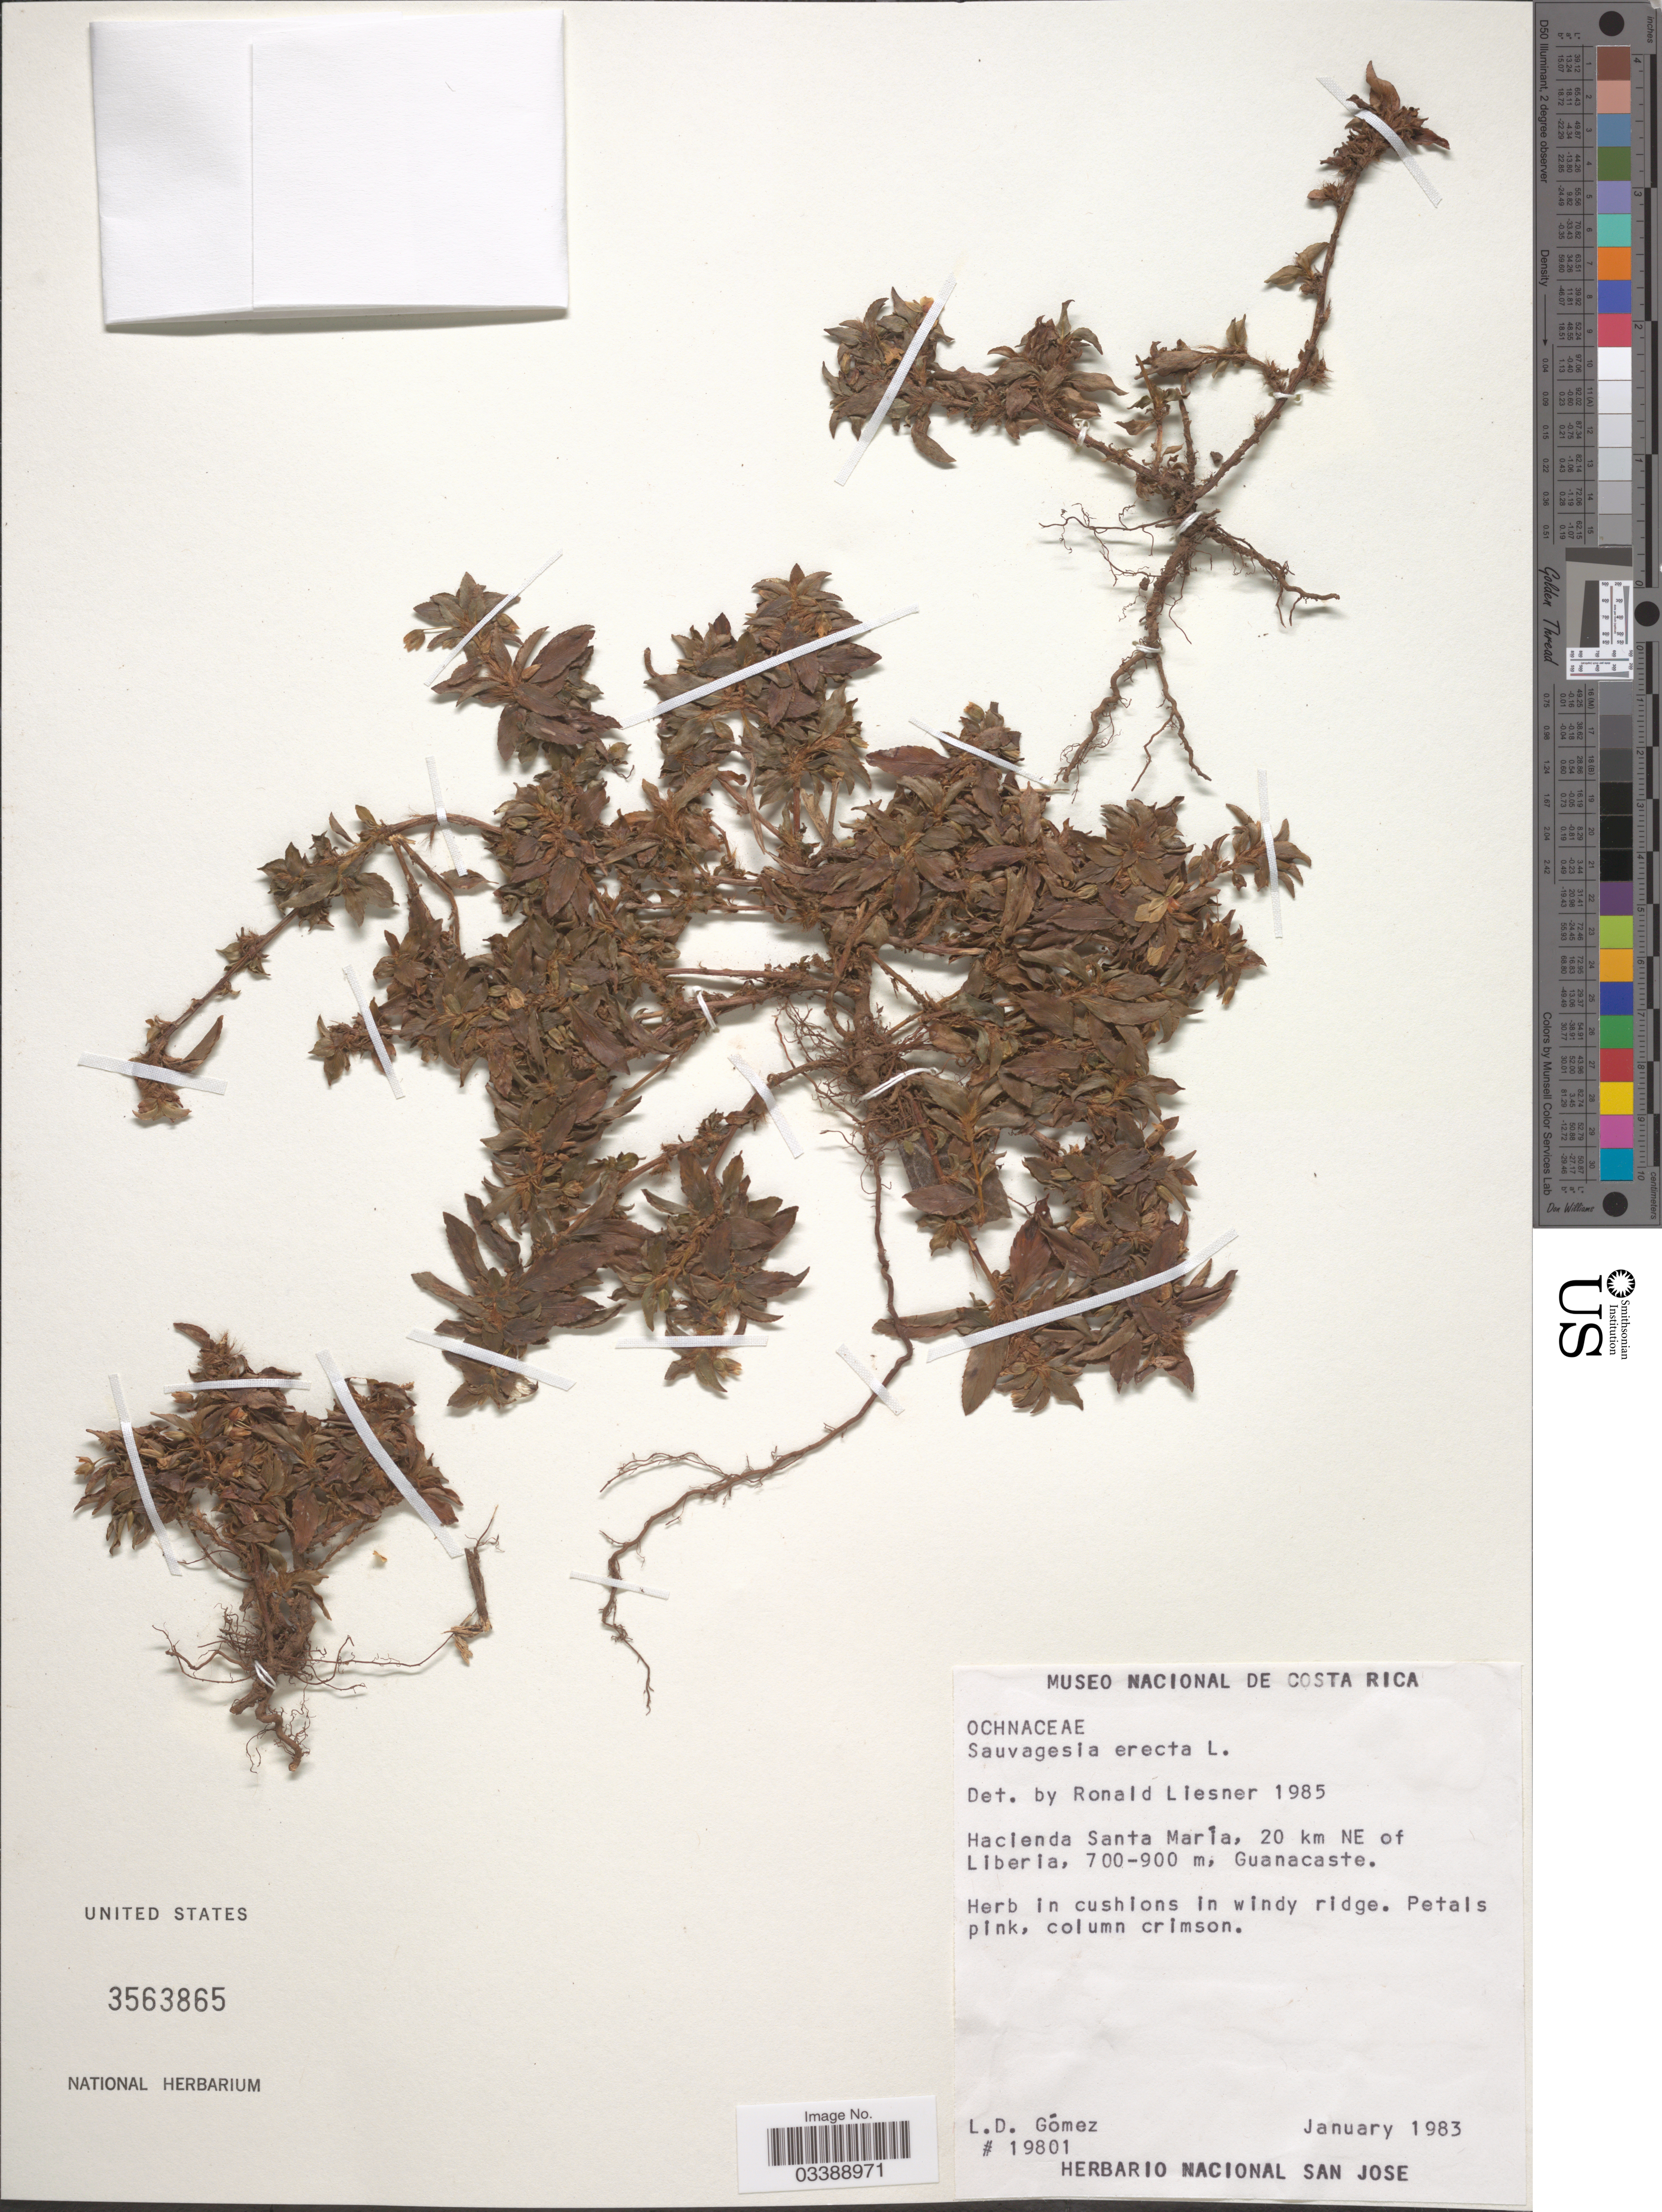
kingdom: Plantae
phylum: Tracheophyta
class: Magnoliopsida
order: Malpighiales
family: Ochnaceae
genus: Sauvagesia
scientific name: Sauvagesia erecta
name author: L.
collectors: L. D. Gómez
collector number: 19801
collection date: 1983-01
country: Costa Rica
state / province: Guanacaste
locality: Hacienda Santa Maria, 20 km NE of Liberia.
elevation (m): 700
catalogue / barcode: US 3563865